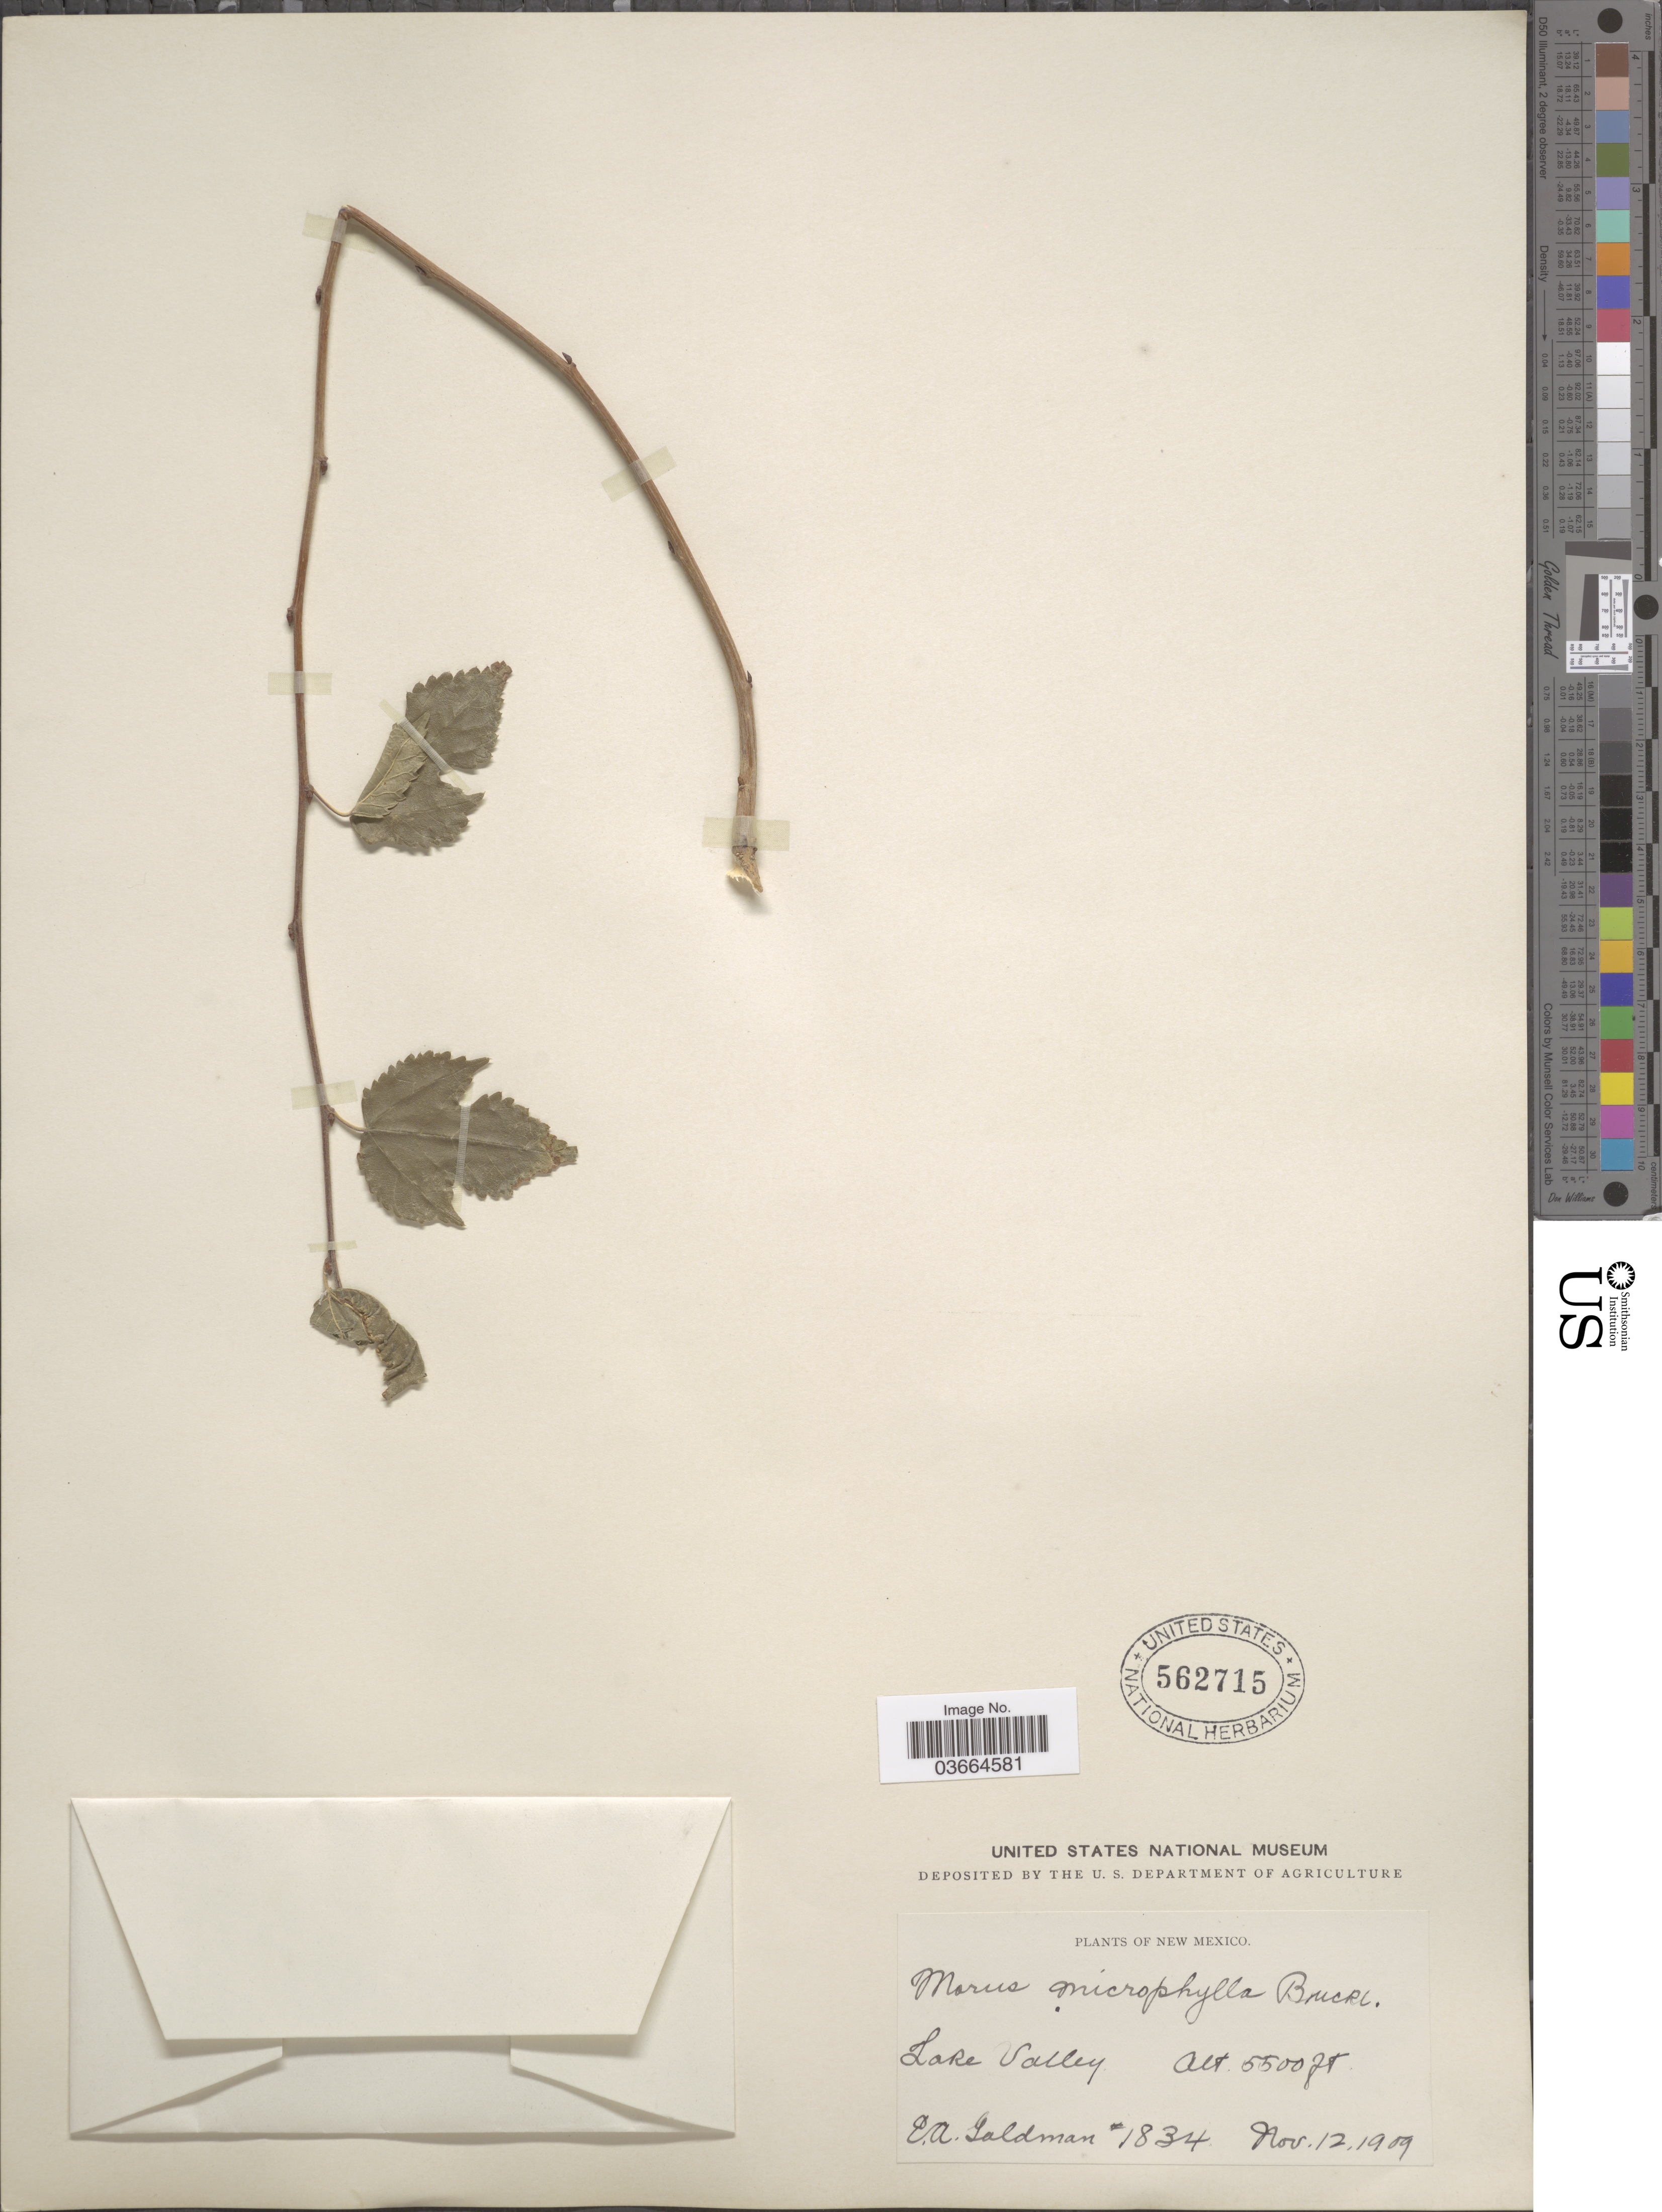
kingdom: Plantae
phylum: Tracheophyta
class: Magnoliopsida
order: Rosales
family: Moraceae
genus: Morus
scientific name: Morus microphylla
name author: Buckley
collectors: E. A. Goldman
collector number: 1834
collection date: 1909-11-12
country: United States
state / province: New Mexico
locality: Lake Valley.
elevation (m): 1676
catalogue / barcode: US 562715